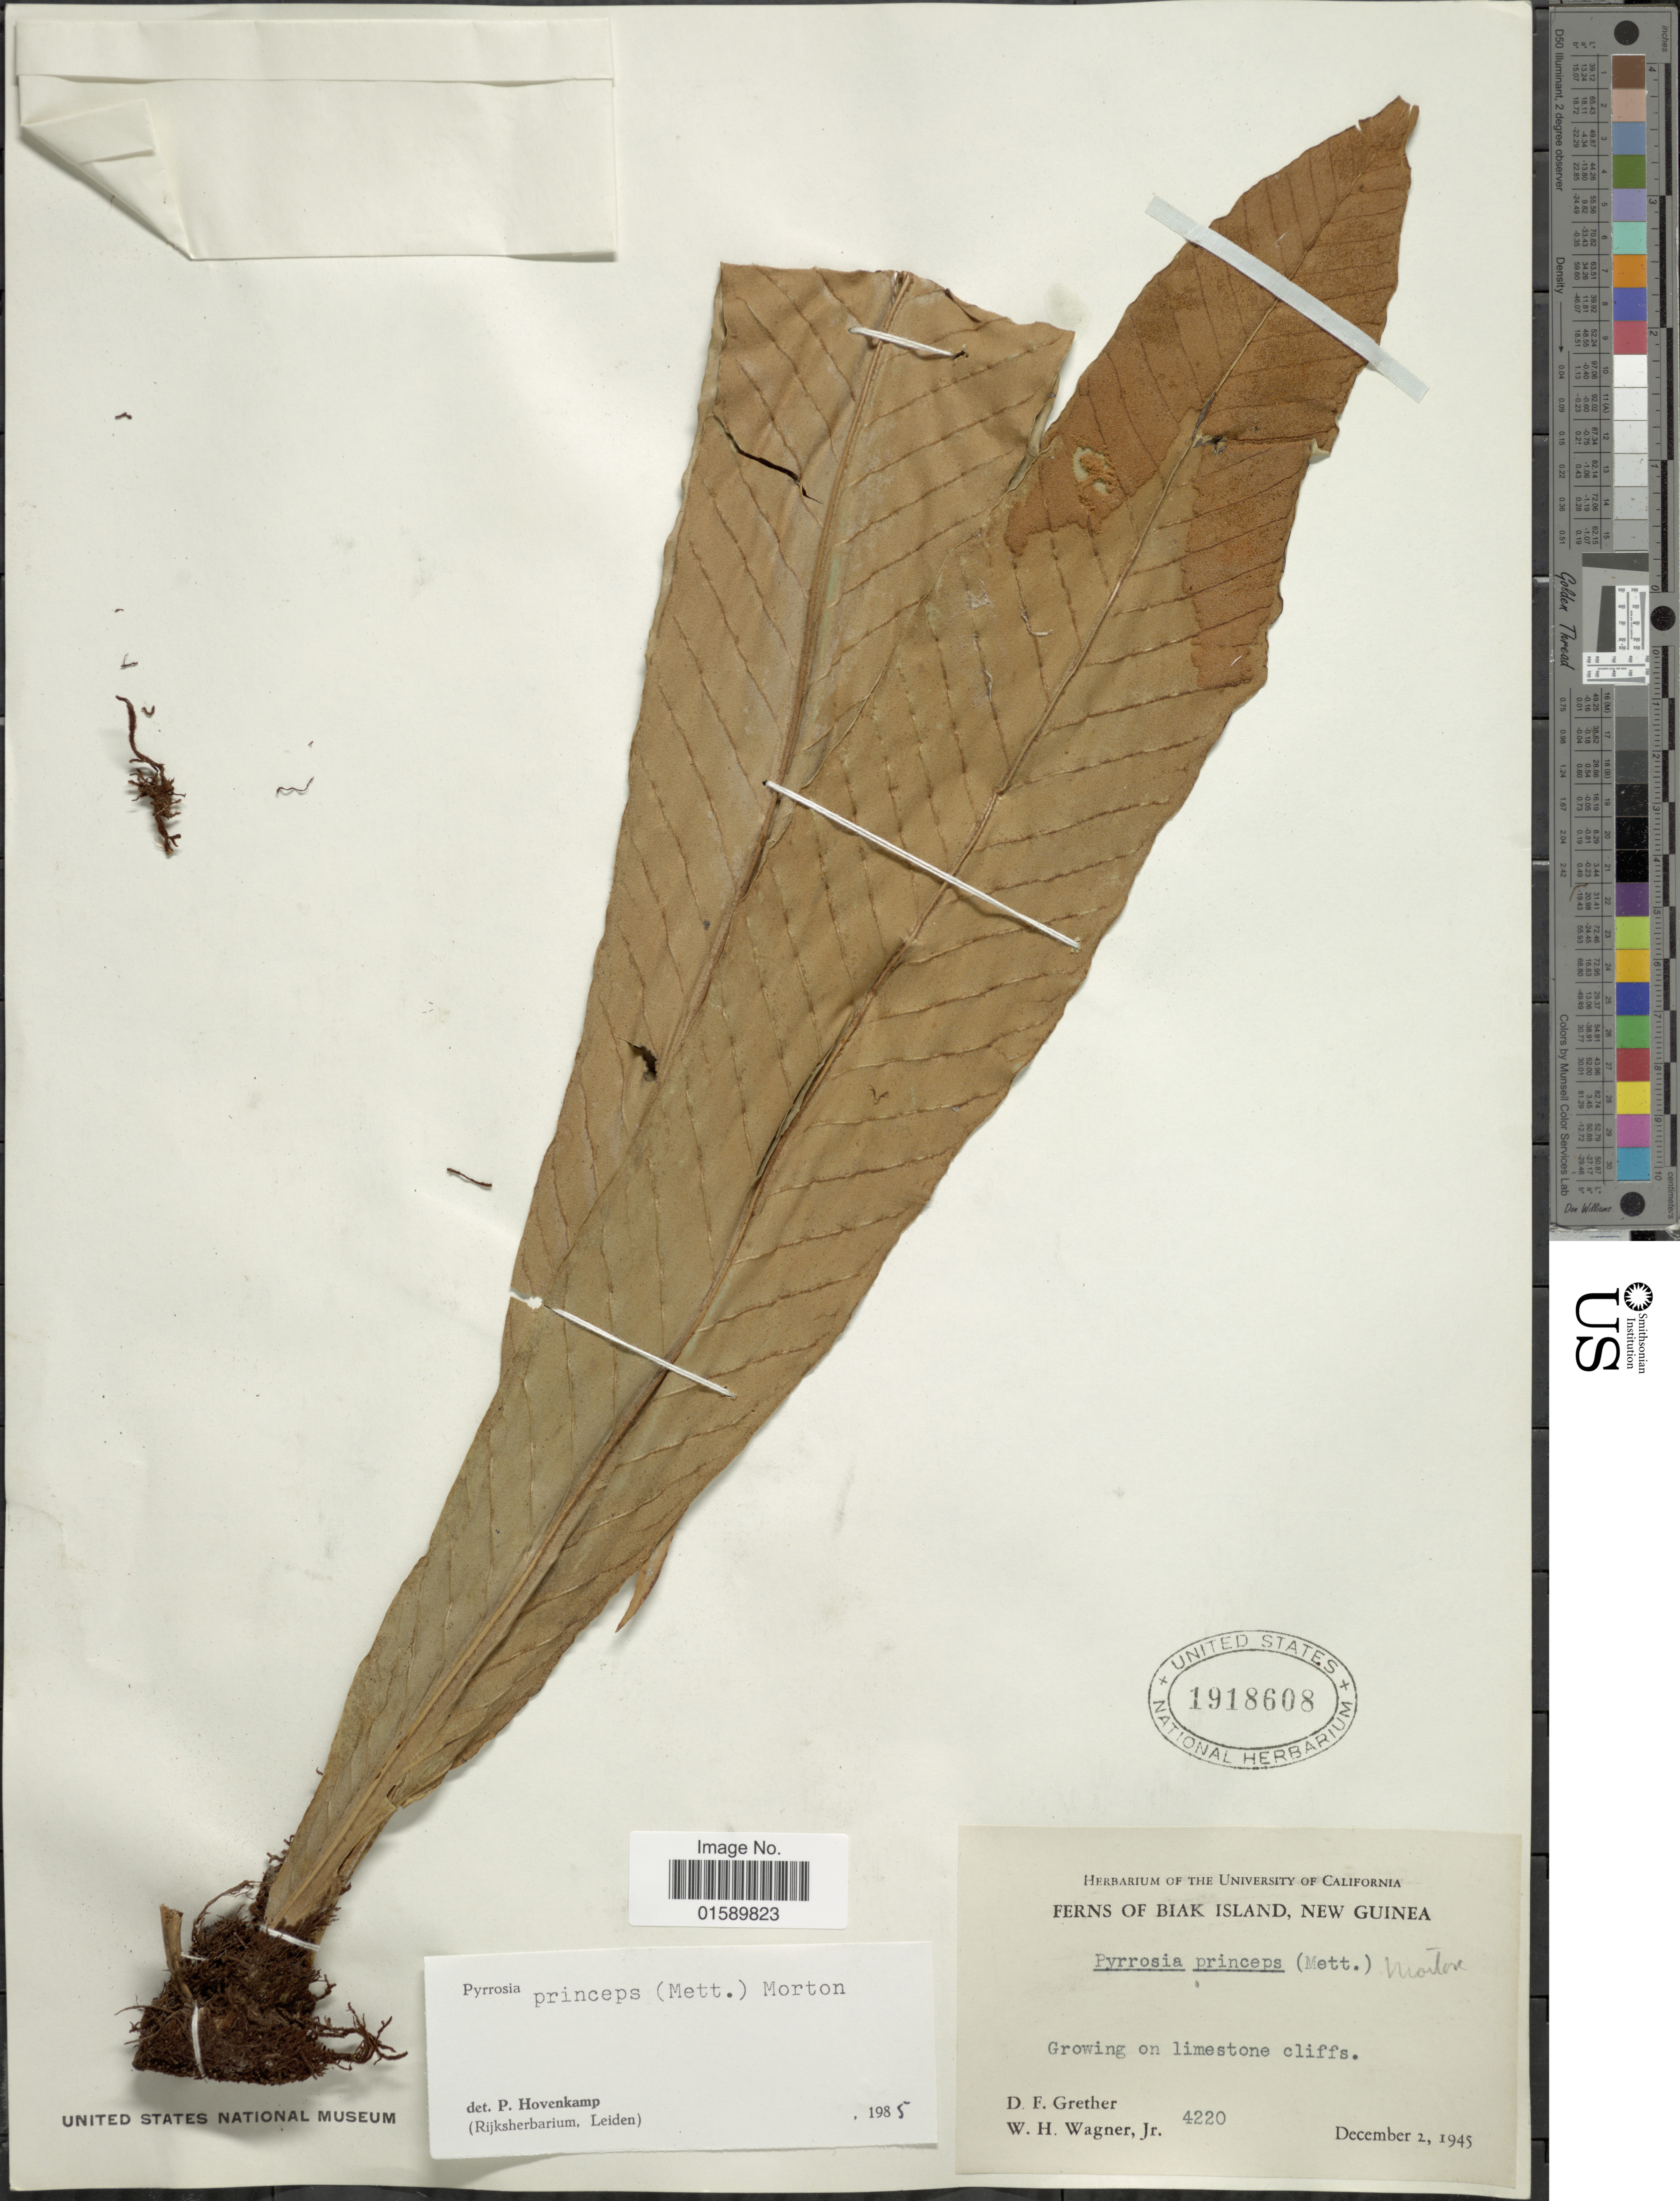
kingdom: Plantae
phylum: Tracheophyta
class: Polypodiopsida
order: Polypodiales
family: Polypodiaceae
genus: Pyrrosia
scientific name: Pyrrosia princeps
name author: (Mett.) C.V. Morton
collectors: D. F. Grether & W. H. Wagner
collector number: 4220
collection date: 1945-12-02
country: Indonesia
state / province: Papua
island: New Guinea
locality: Biak Island, New Guinea.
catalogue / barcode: US 1918608